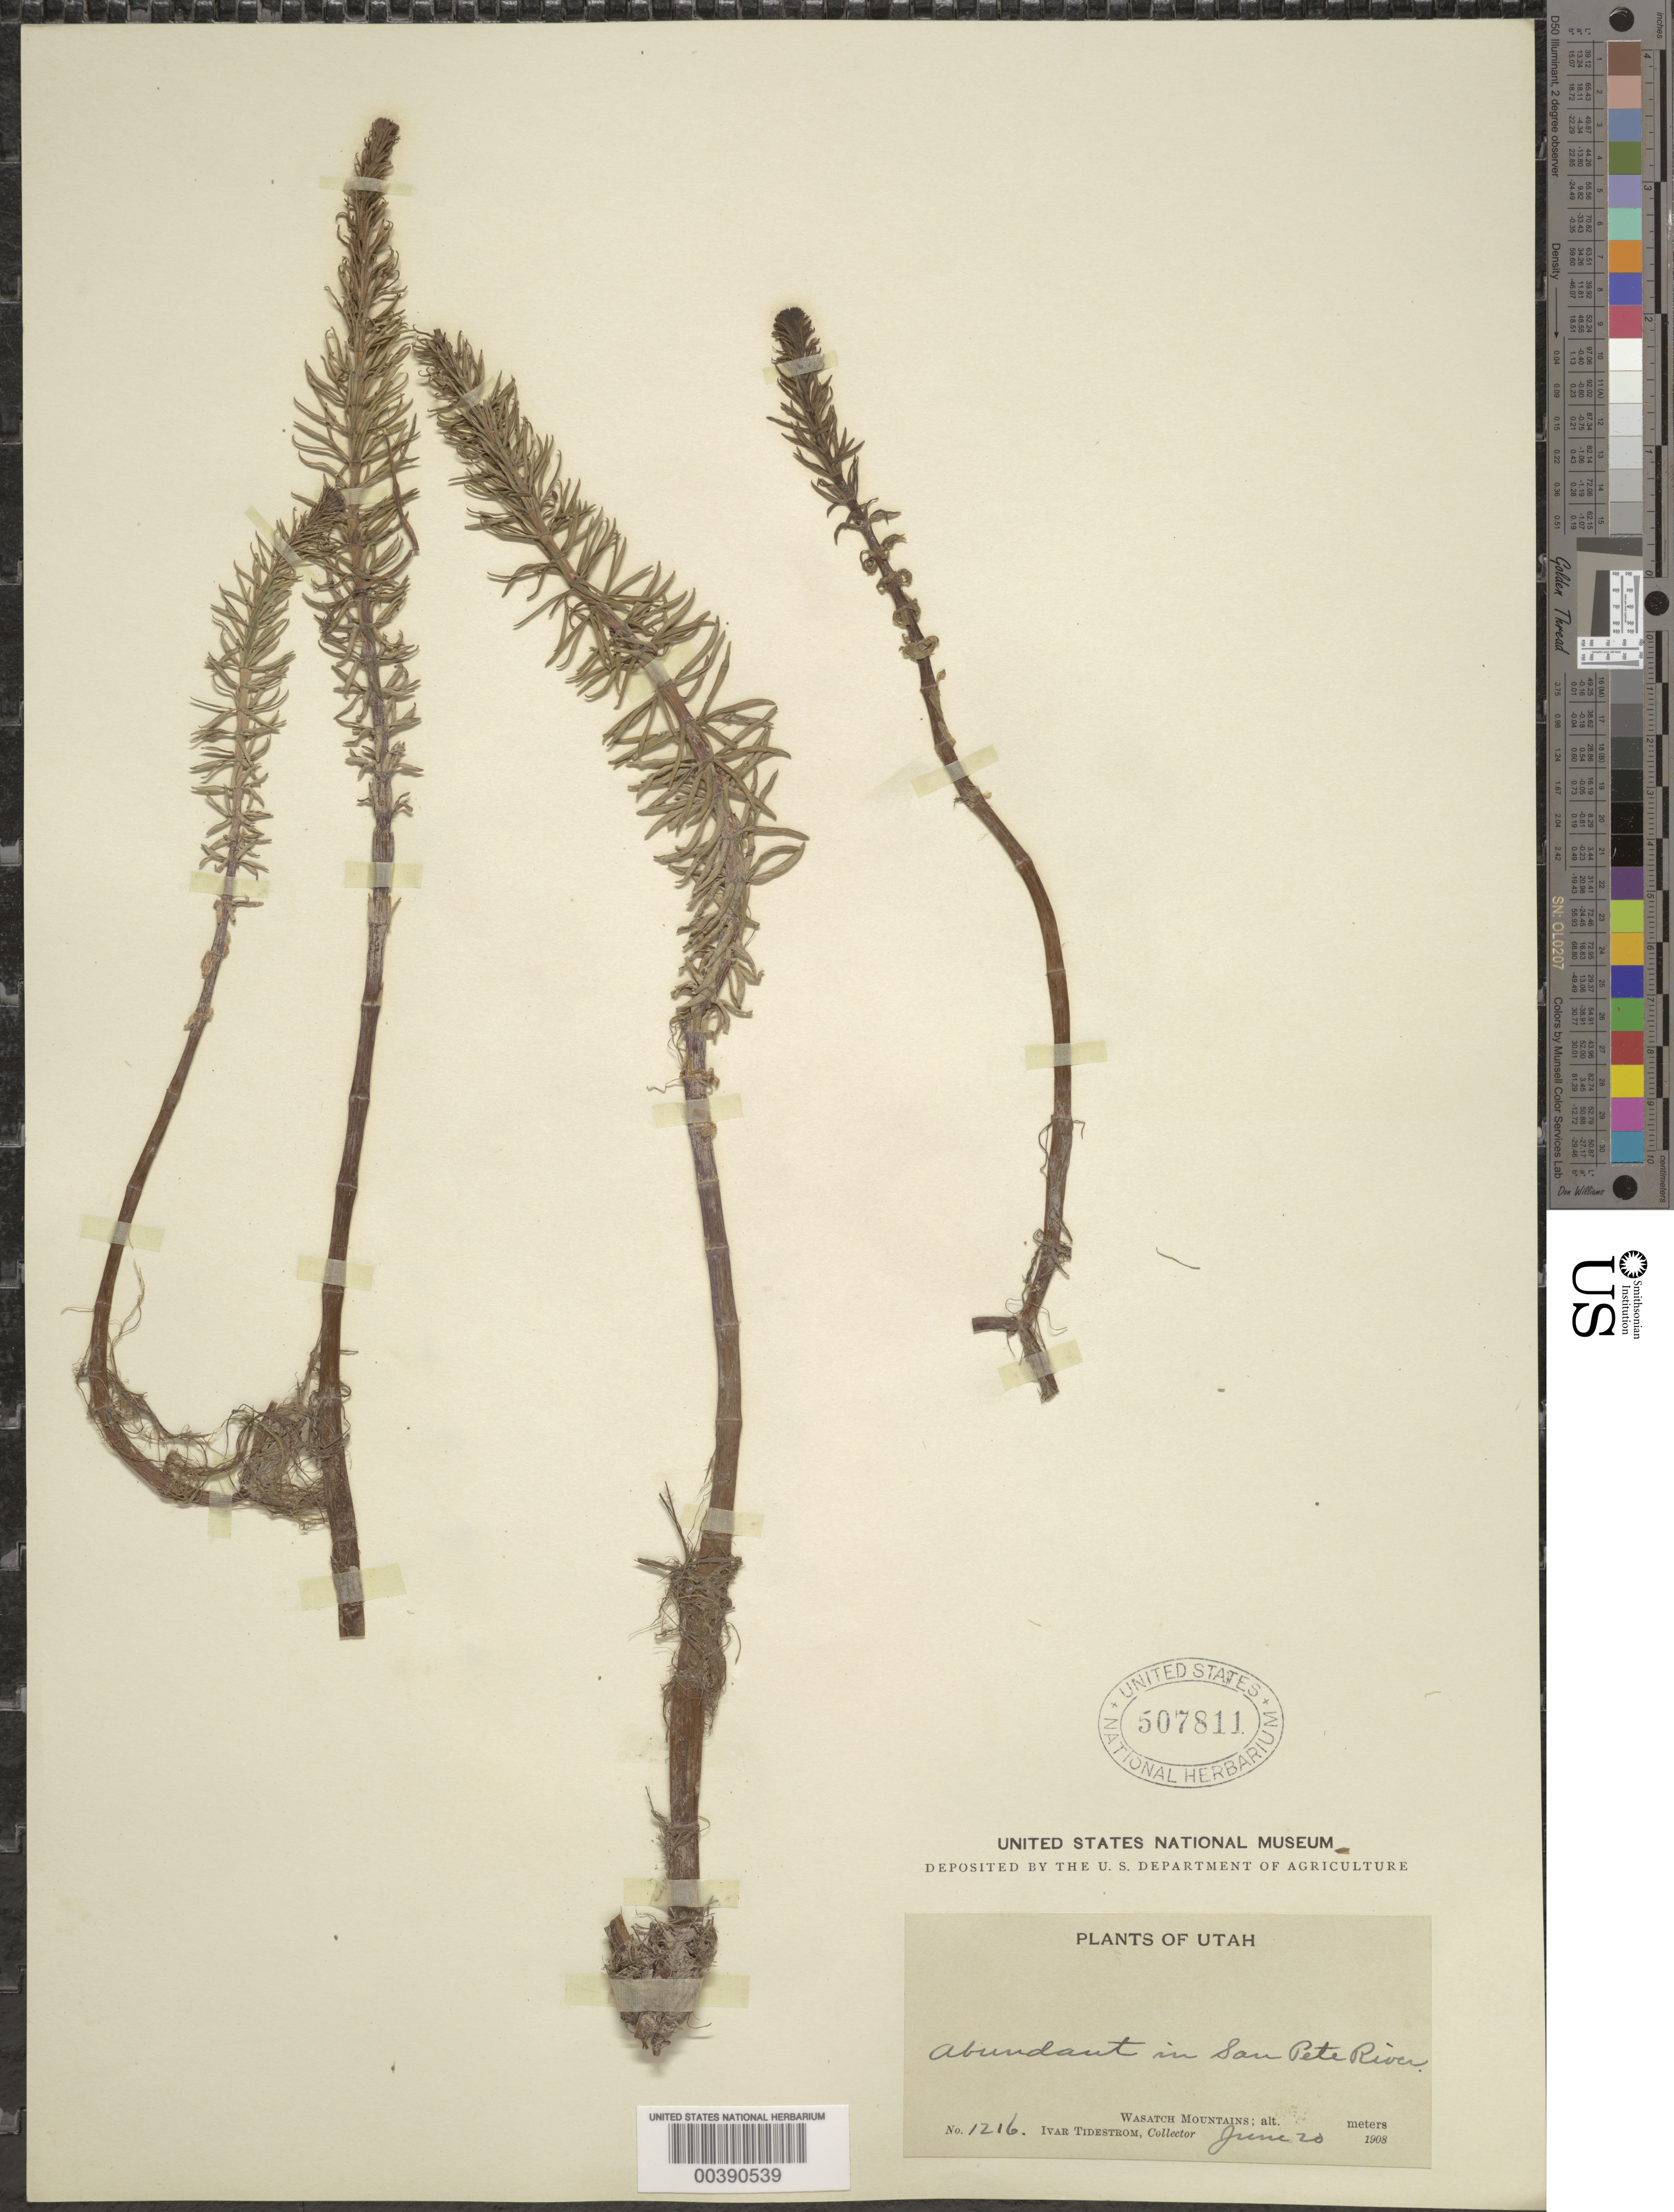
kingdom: Plantae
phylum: Tracheophyta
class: Magnoliopsida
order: Lamiales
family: Plantaginaceae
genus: Hippuris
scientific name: Hippuris vulgaris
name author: L.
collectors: I. F. Tidestrom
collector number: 1216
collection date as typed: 20 Jun 1908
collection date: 1908-06-20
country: United States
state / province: Utah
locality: Wasatch mts., san pete river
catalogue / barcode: US 507811